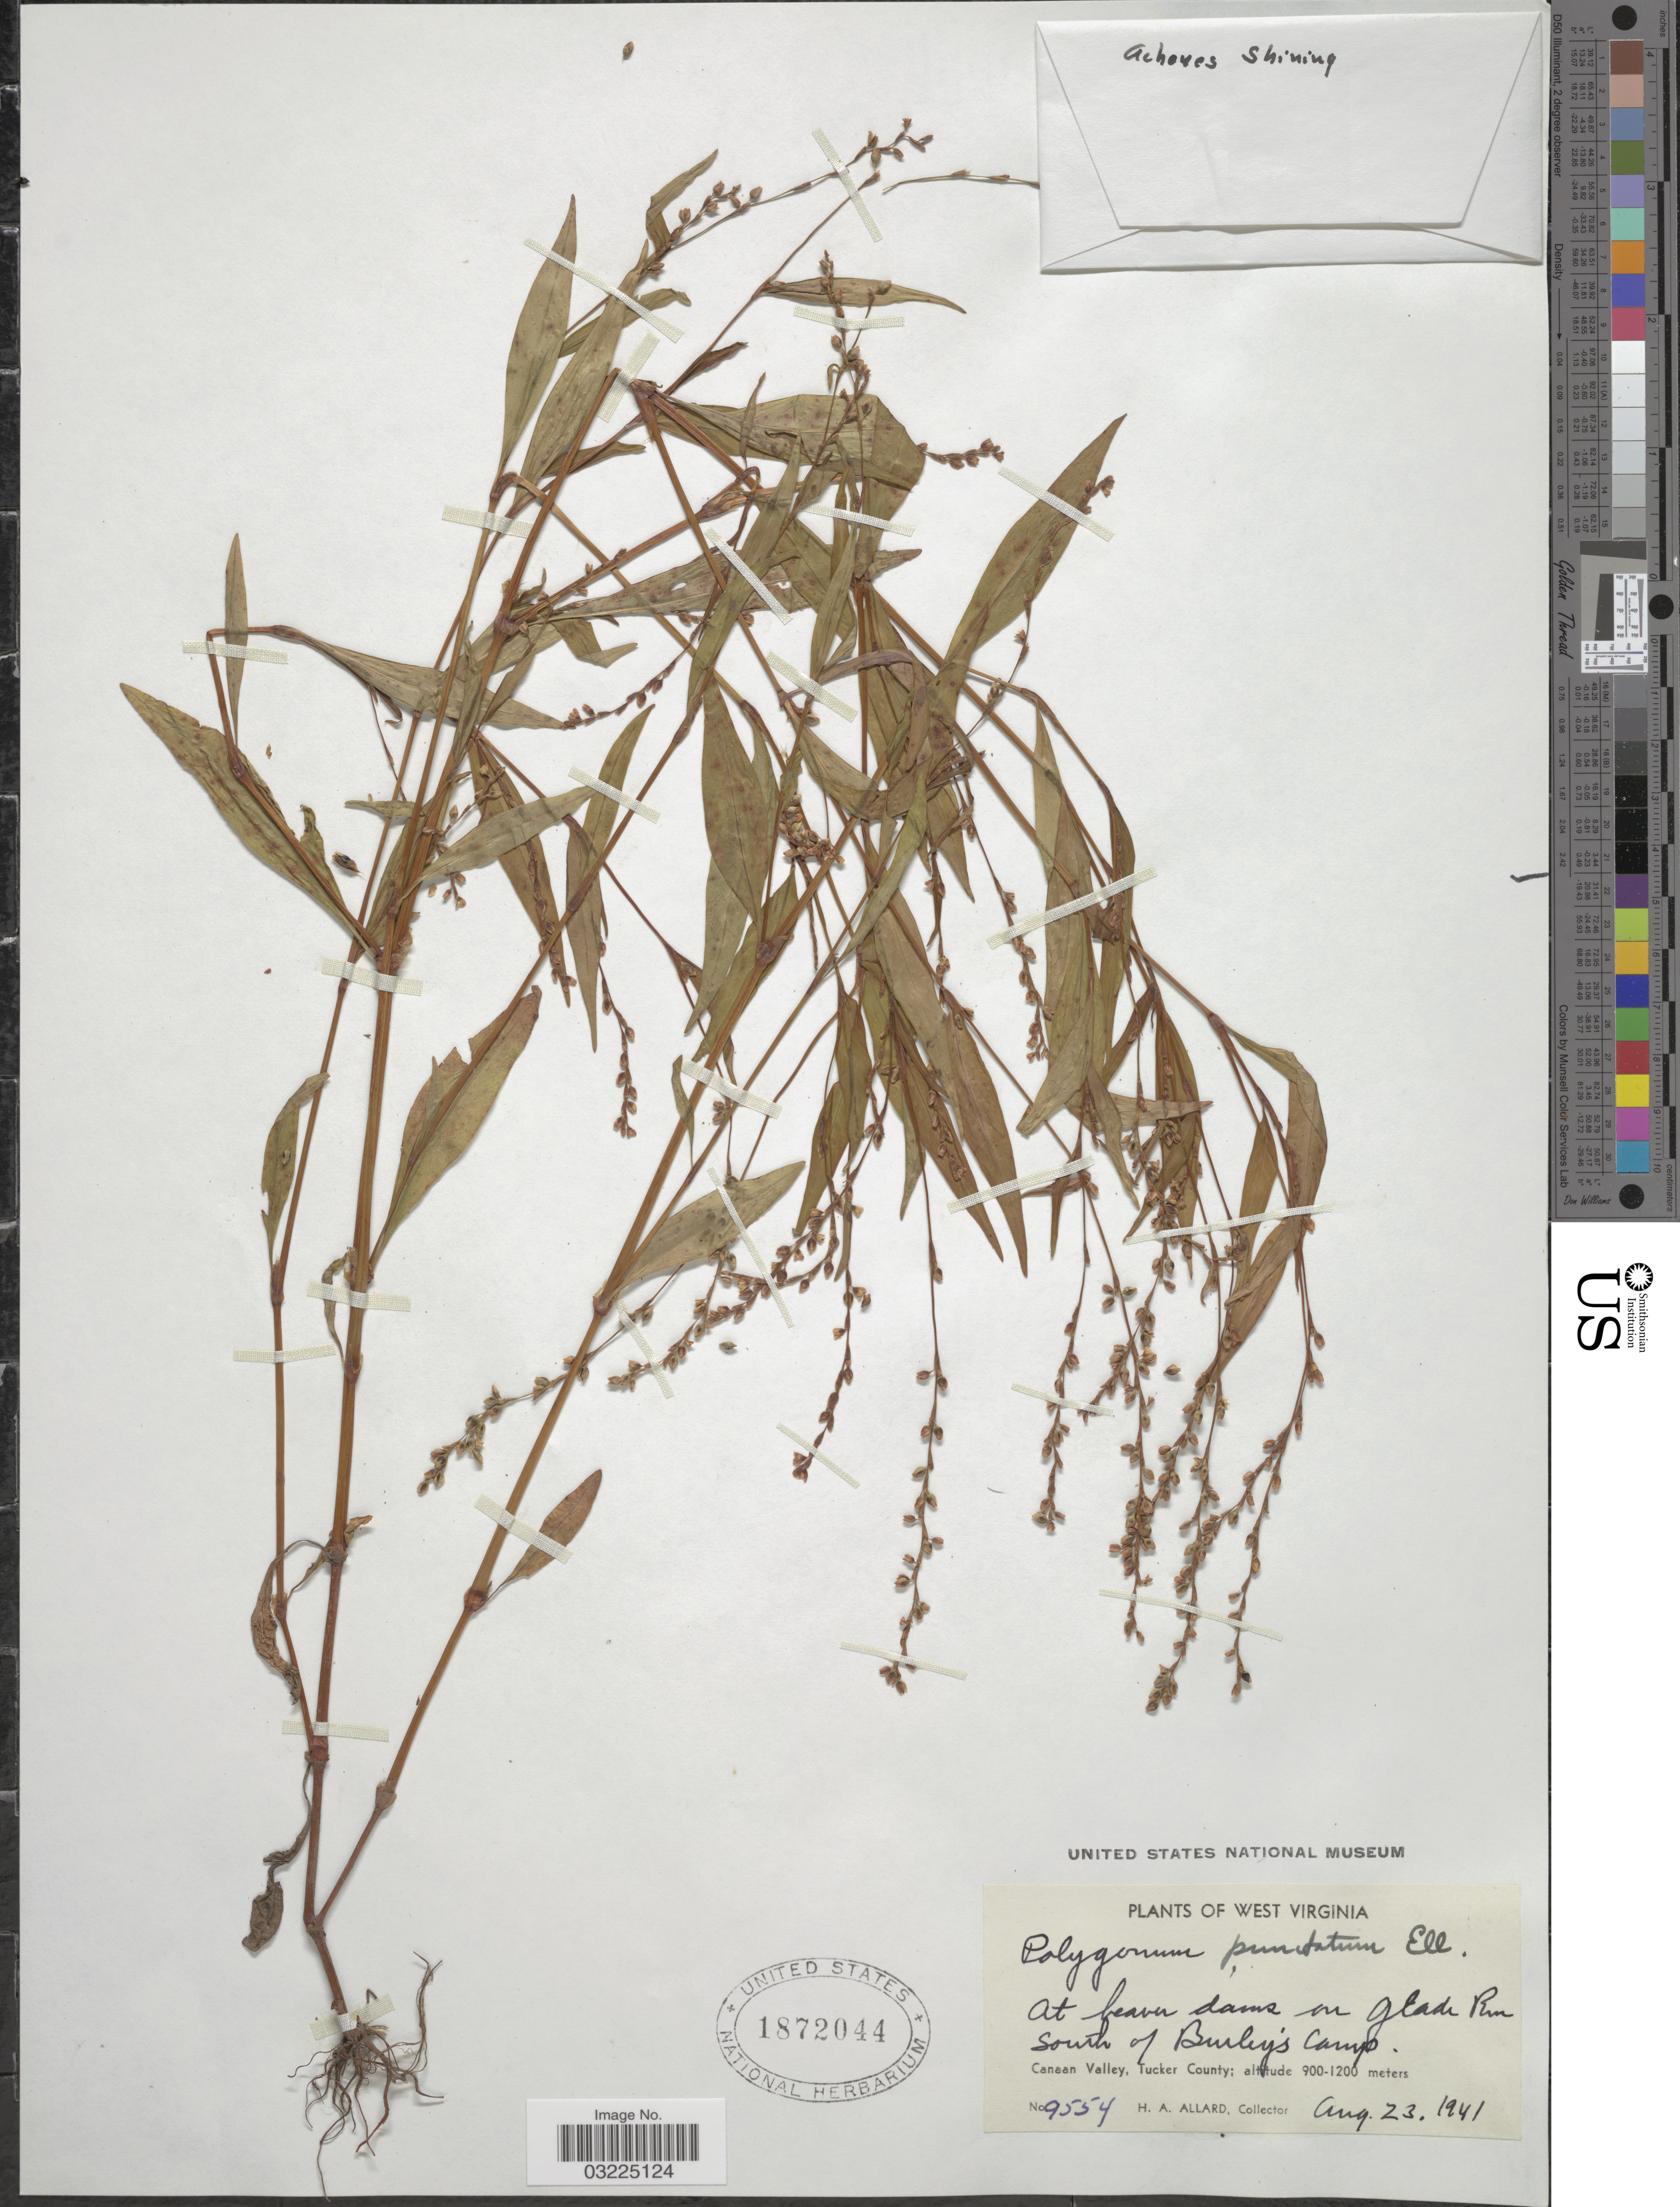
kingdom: Plantae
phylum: Tracheophyta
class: Magnoliopsida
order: Caryophyllales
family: Polygonaceae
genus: Persicaria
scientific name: Persicaria punctata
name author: (Elliott) Small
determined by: Atha, D. E.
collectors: H. A. Allard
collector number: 9554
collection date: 1941-08-23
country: United States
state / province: West Virginia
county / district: Tucker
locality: At beaver dams on Glade Run South of Burley's Camp. Canaan Valley, Tucker County.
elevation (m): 900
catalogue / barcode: US 1872044